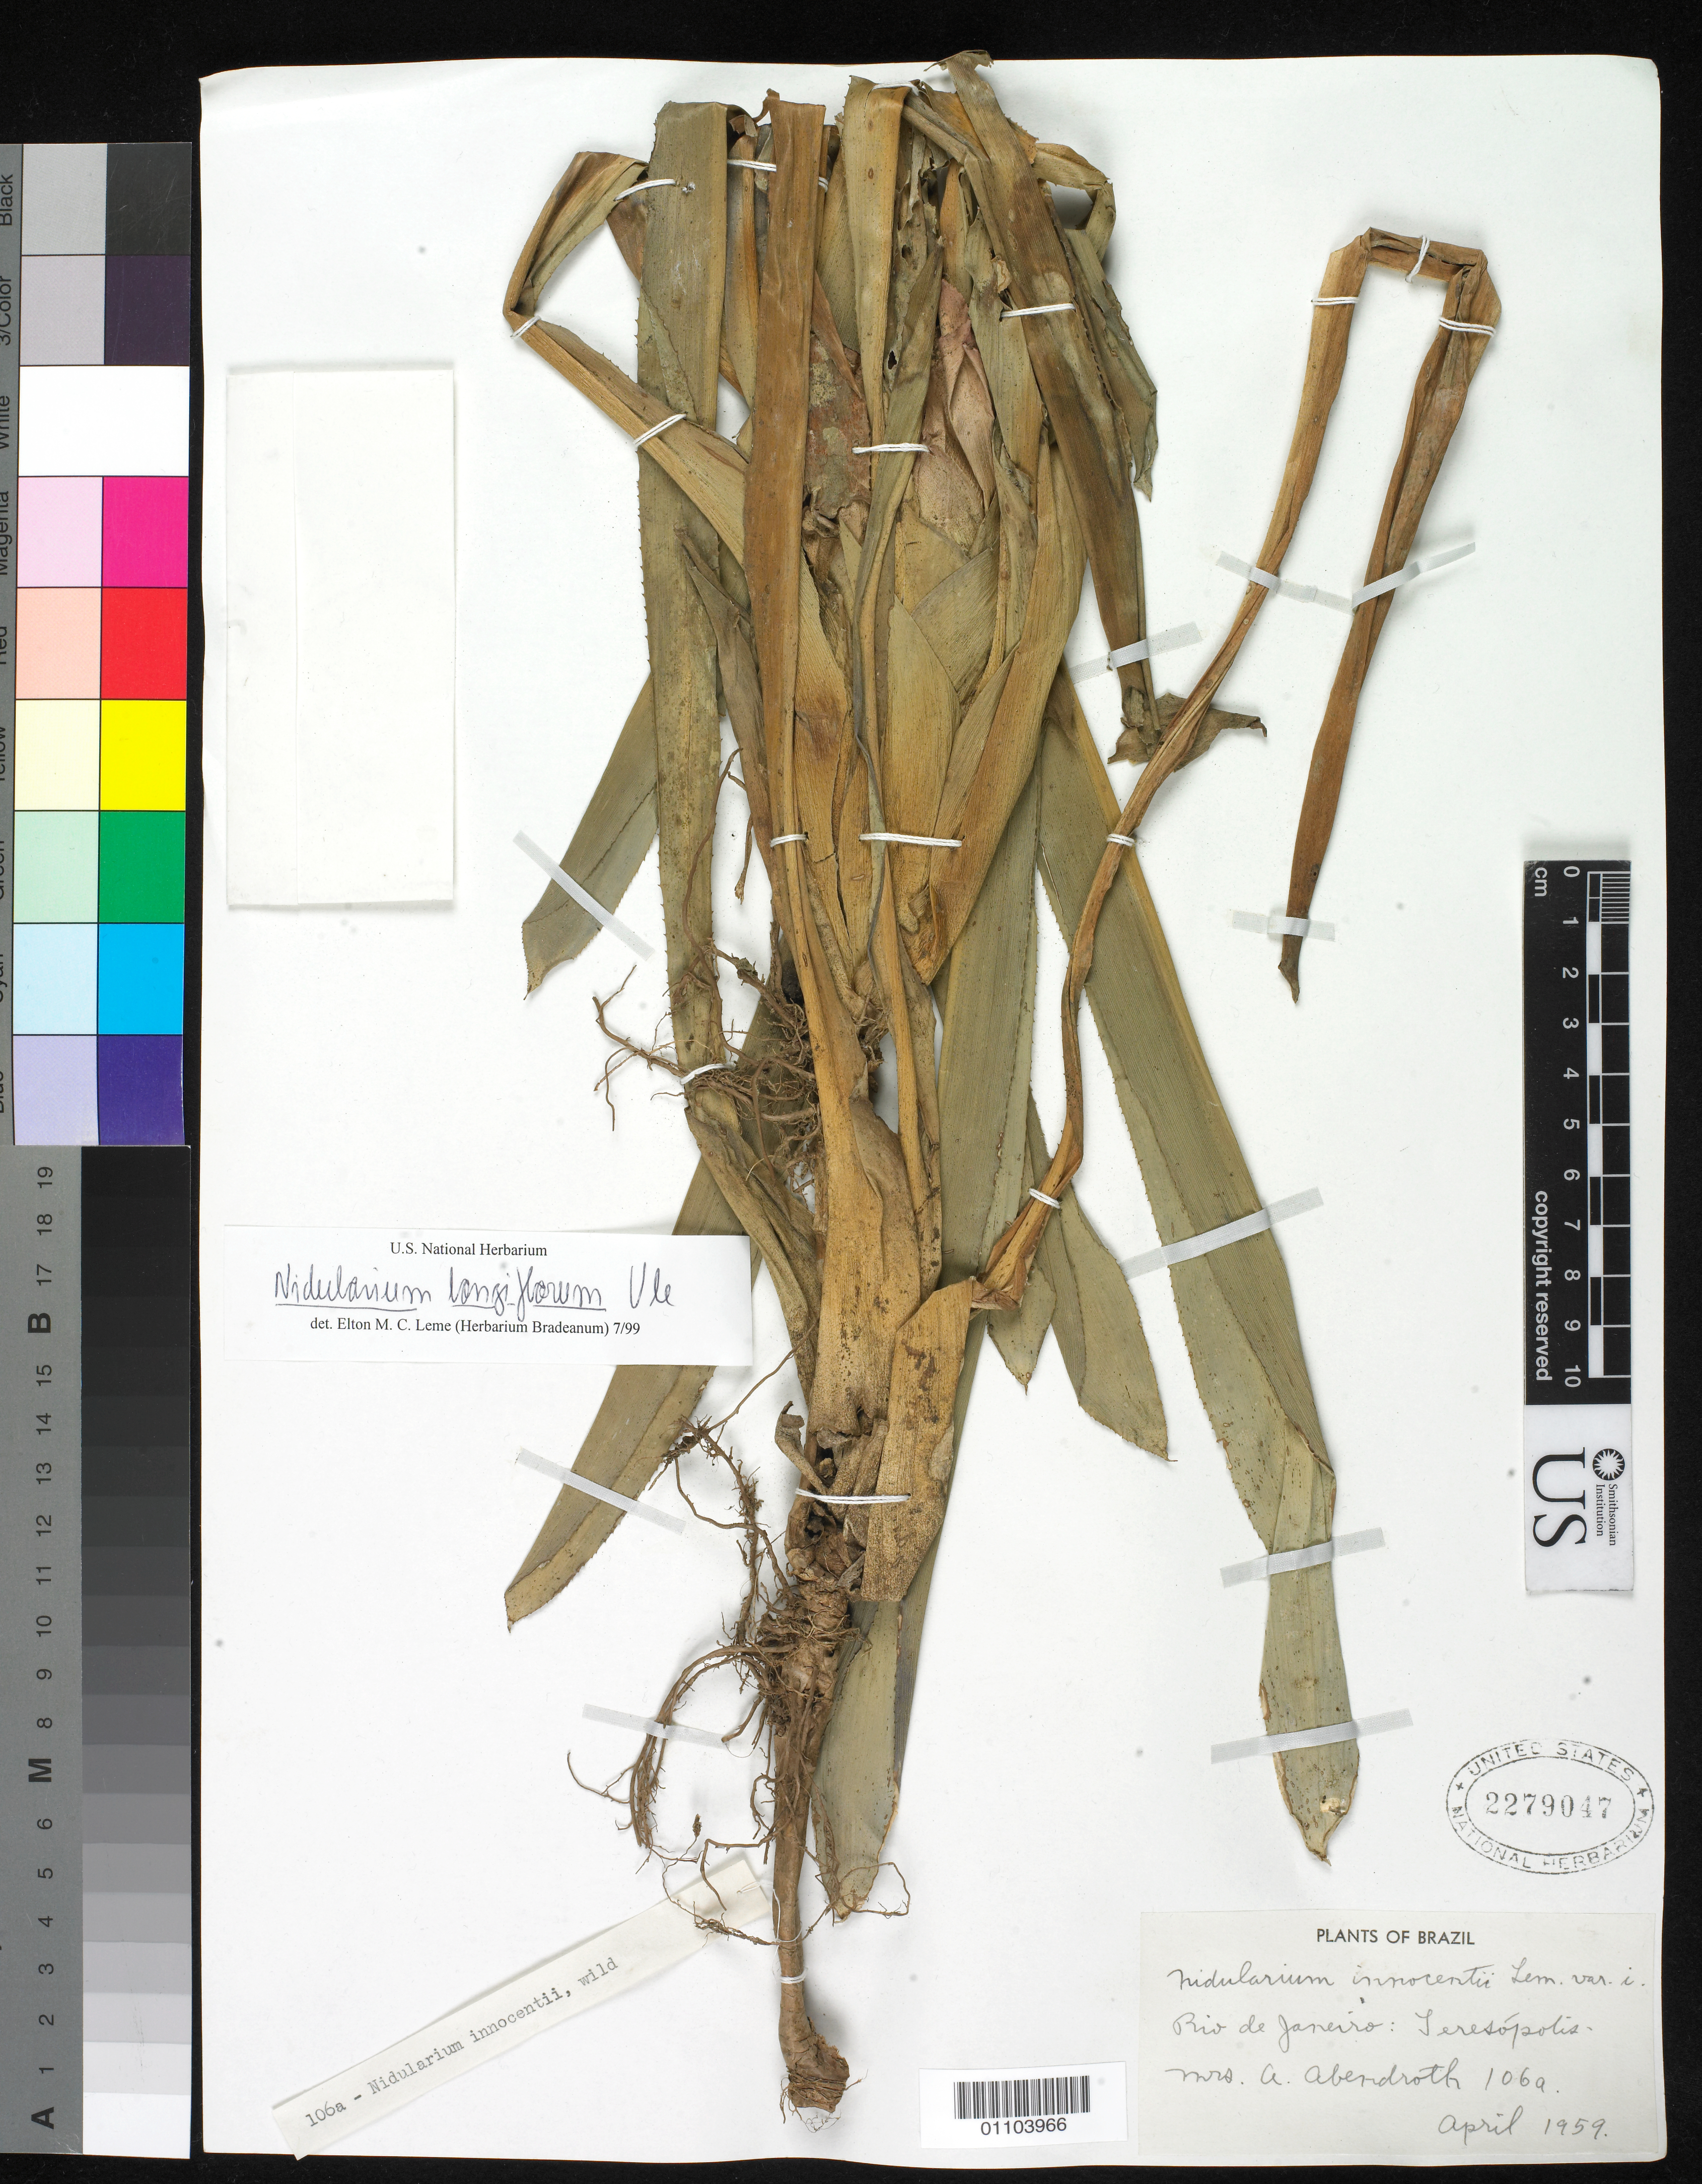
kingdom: Plantae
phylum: Tracheophyta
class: Liliopsida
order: Poales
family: Bromeliaceae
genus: Nidularium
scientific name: Nidularium longiflorum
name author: Ule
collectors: A. Abendroth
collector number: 106a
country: Brazil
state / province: Rio de Janeiro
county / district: Teresópolis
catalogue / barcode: US 2279047